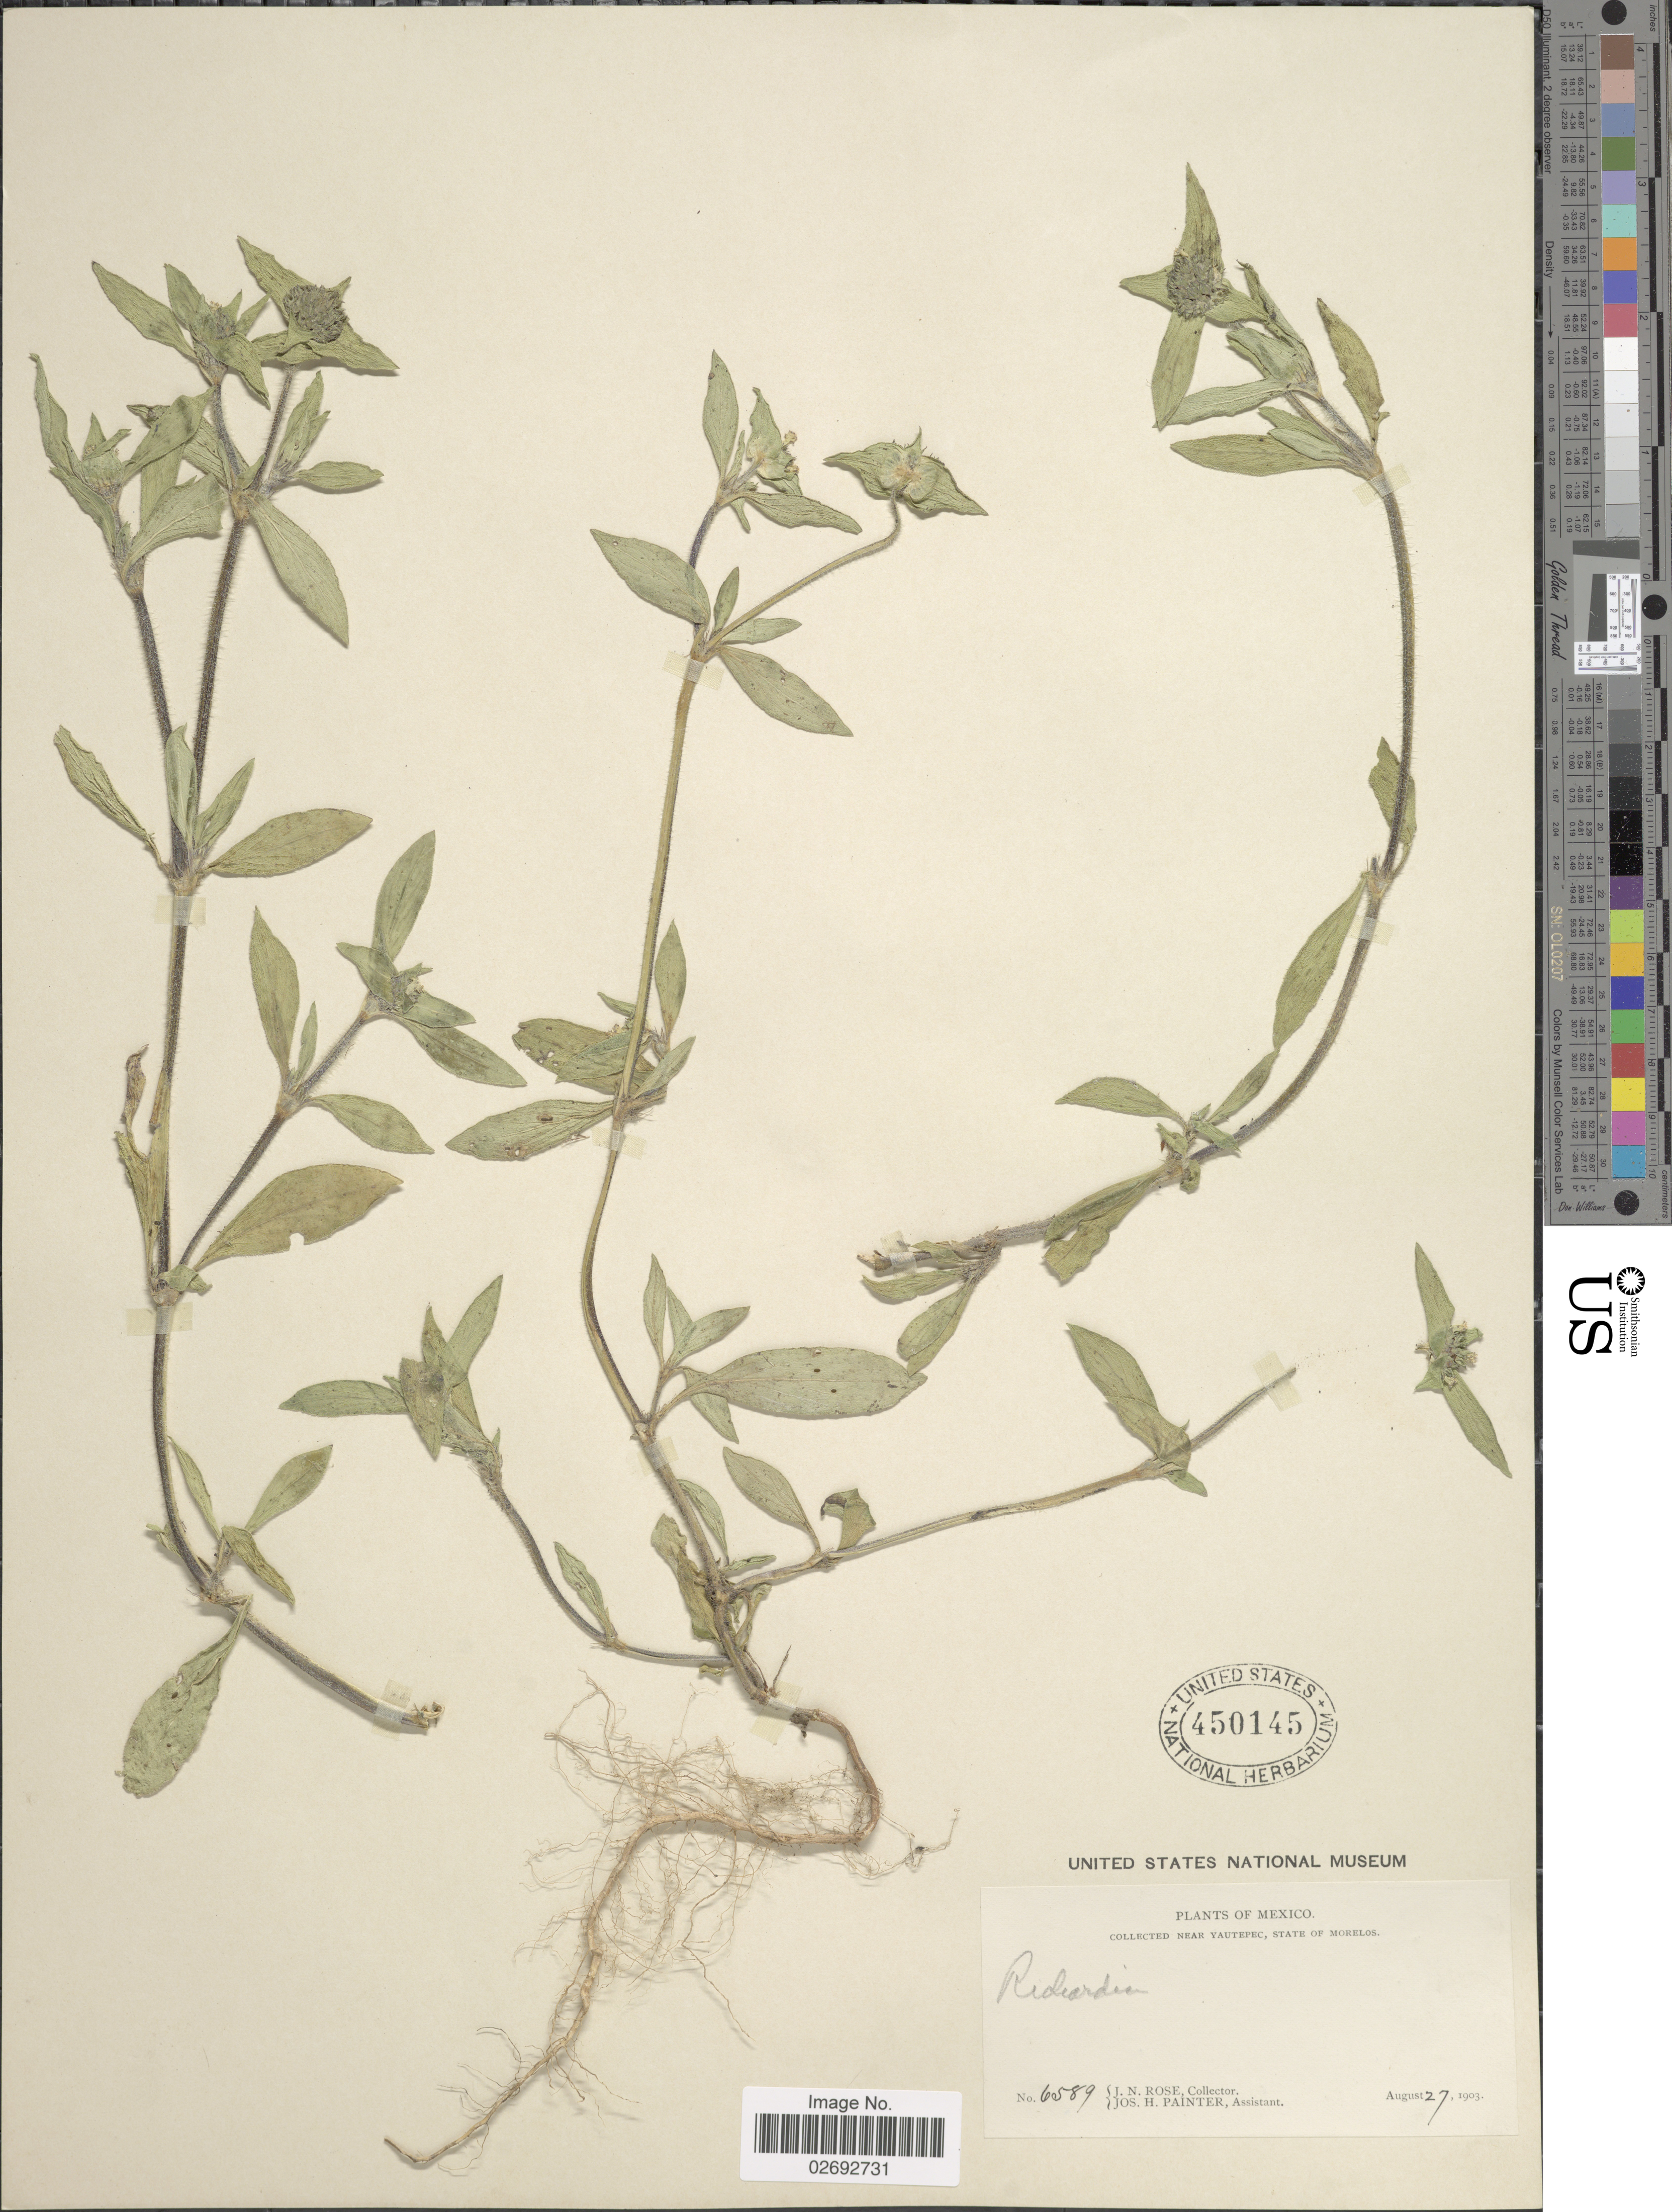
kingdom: Plantae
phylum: Tracheophyta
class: Magnoliopsida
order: Gentianales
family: Rubiaceae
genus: Richardia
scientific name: Richardia scabra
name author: L.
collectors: J. N. Rose & J. H. Painter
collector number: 6589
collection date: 1903-08-27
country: Mexico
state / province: Morelos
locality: Near Yautepec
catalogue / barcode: US 450145